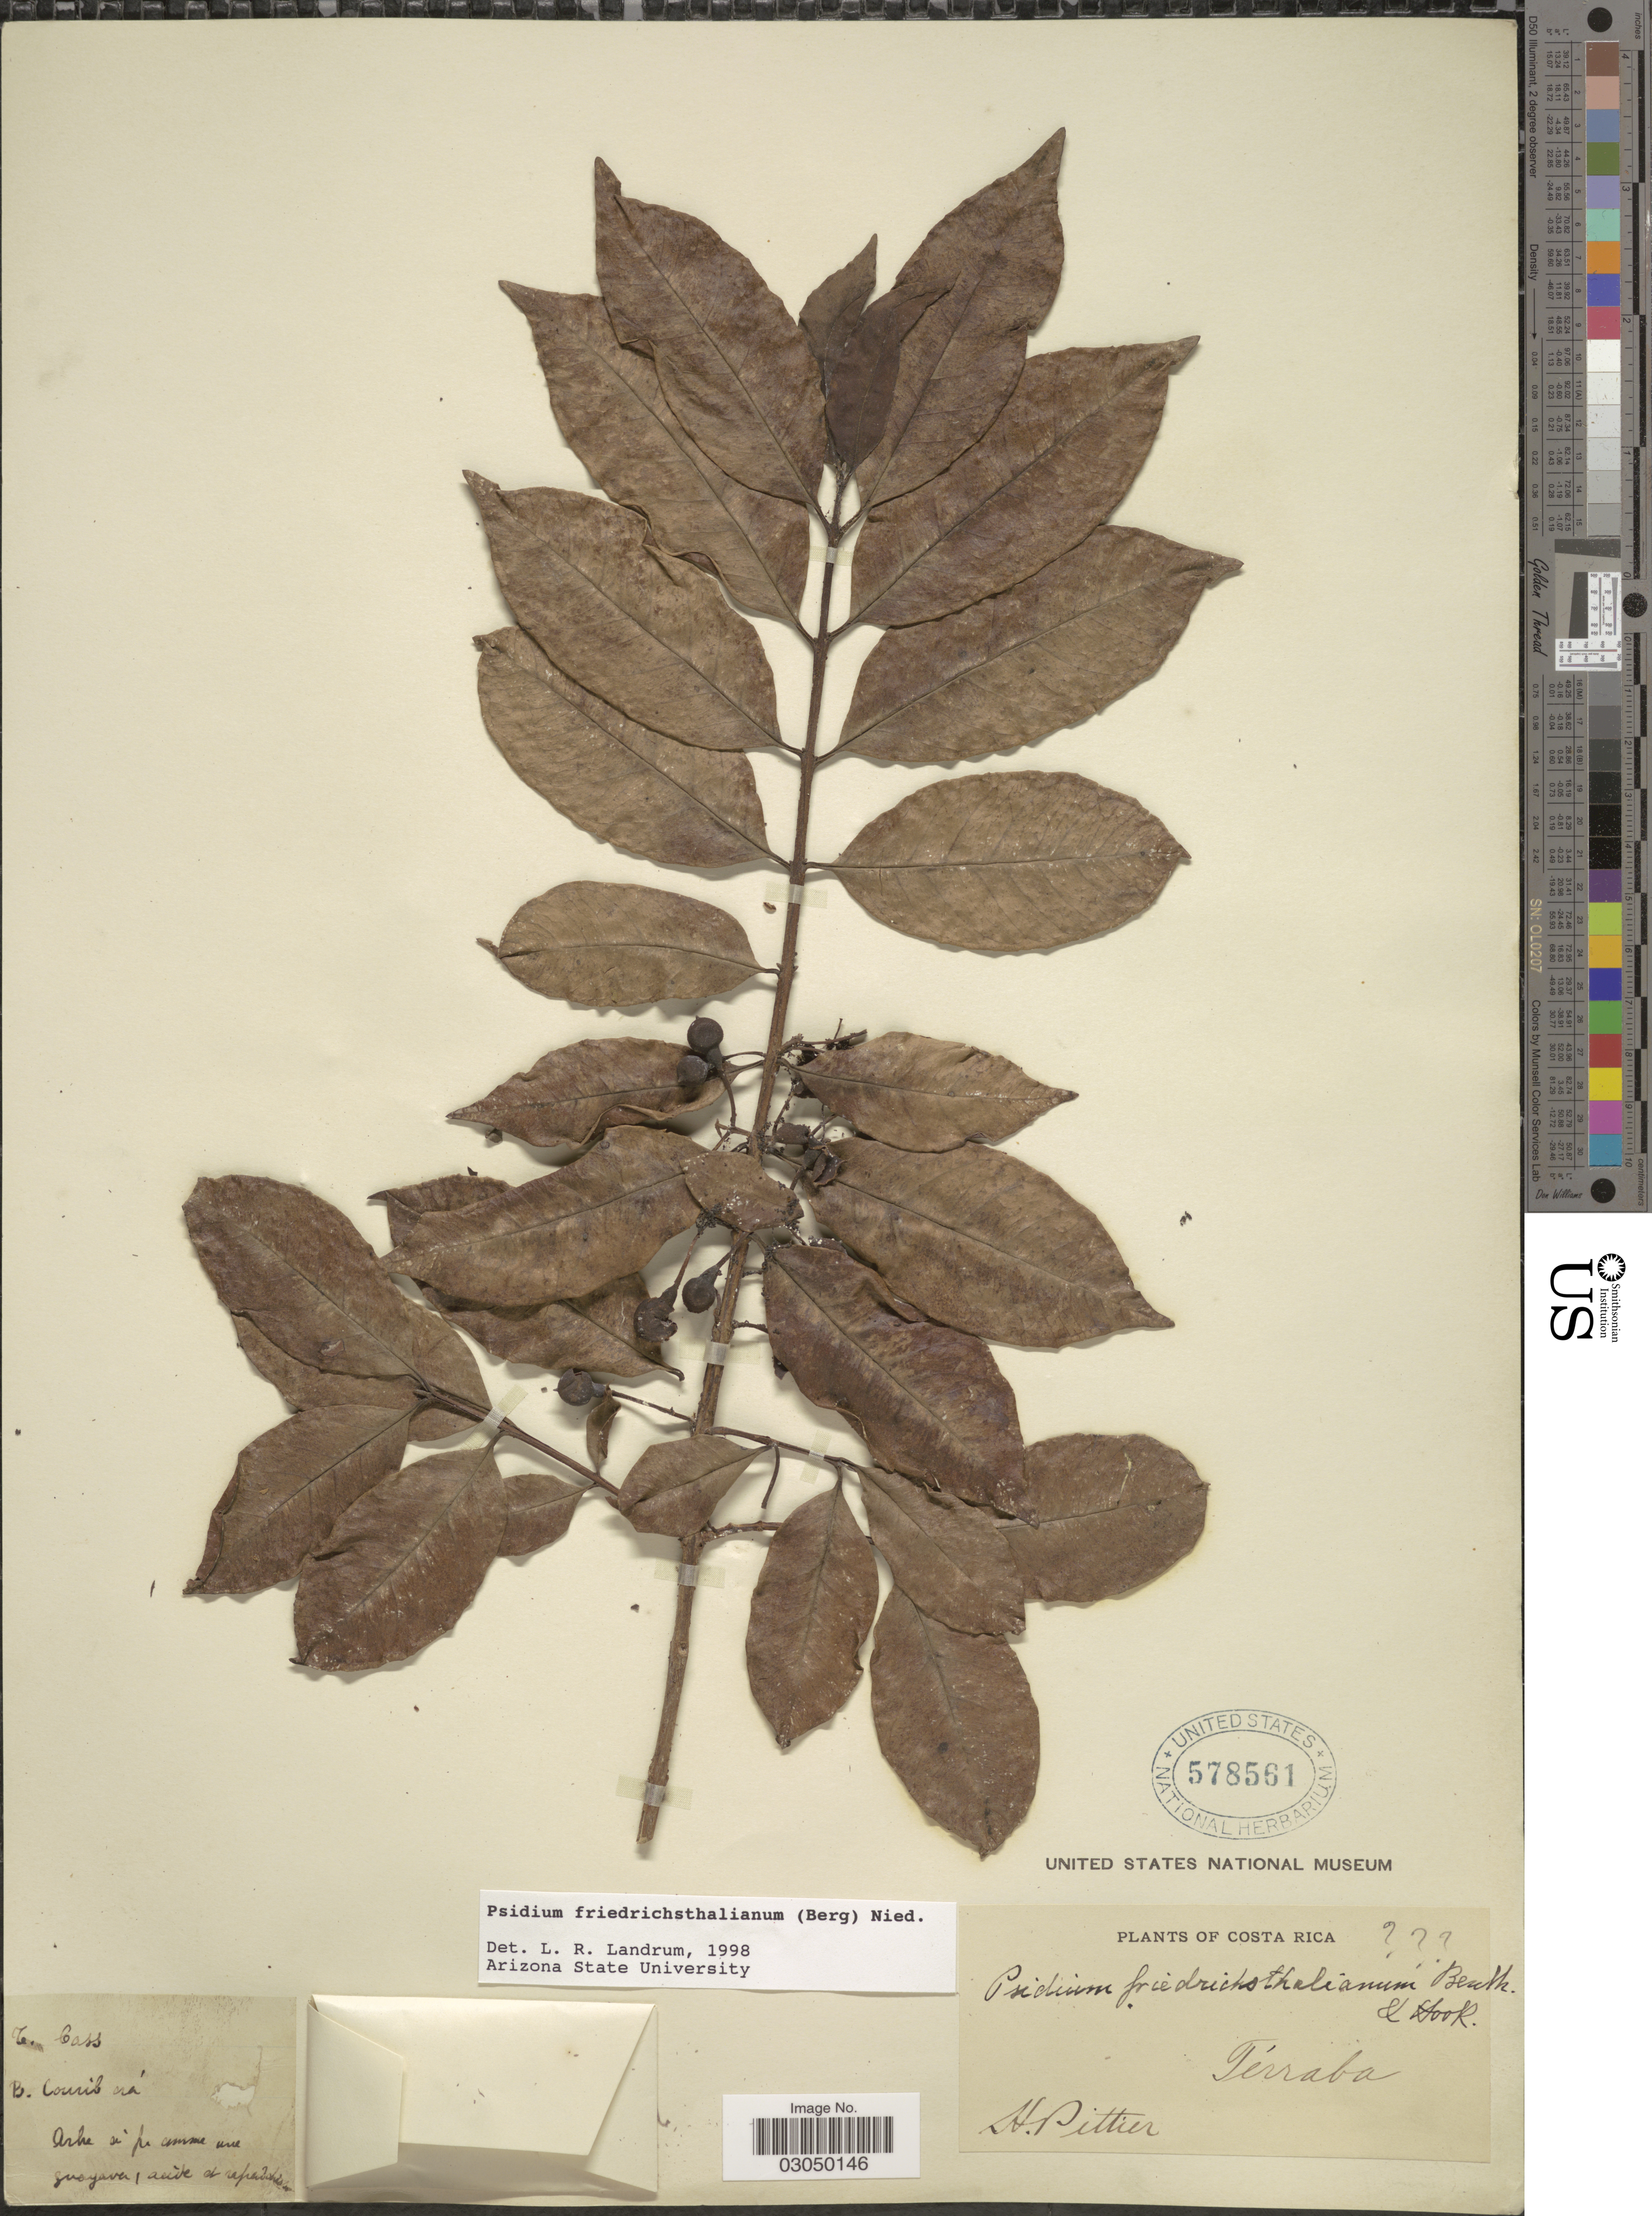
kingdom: Plantae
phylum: Tracheophyta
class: Magnoliopsida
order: Myrtales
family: Myrtaceae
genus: Psidium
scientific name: Psidium friedrichsthalianum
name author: (O. Berg) Nied.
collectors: H. F. Pittier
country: Costa Rica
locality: Térraba.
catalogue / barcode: US 578561